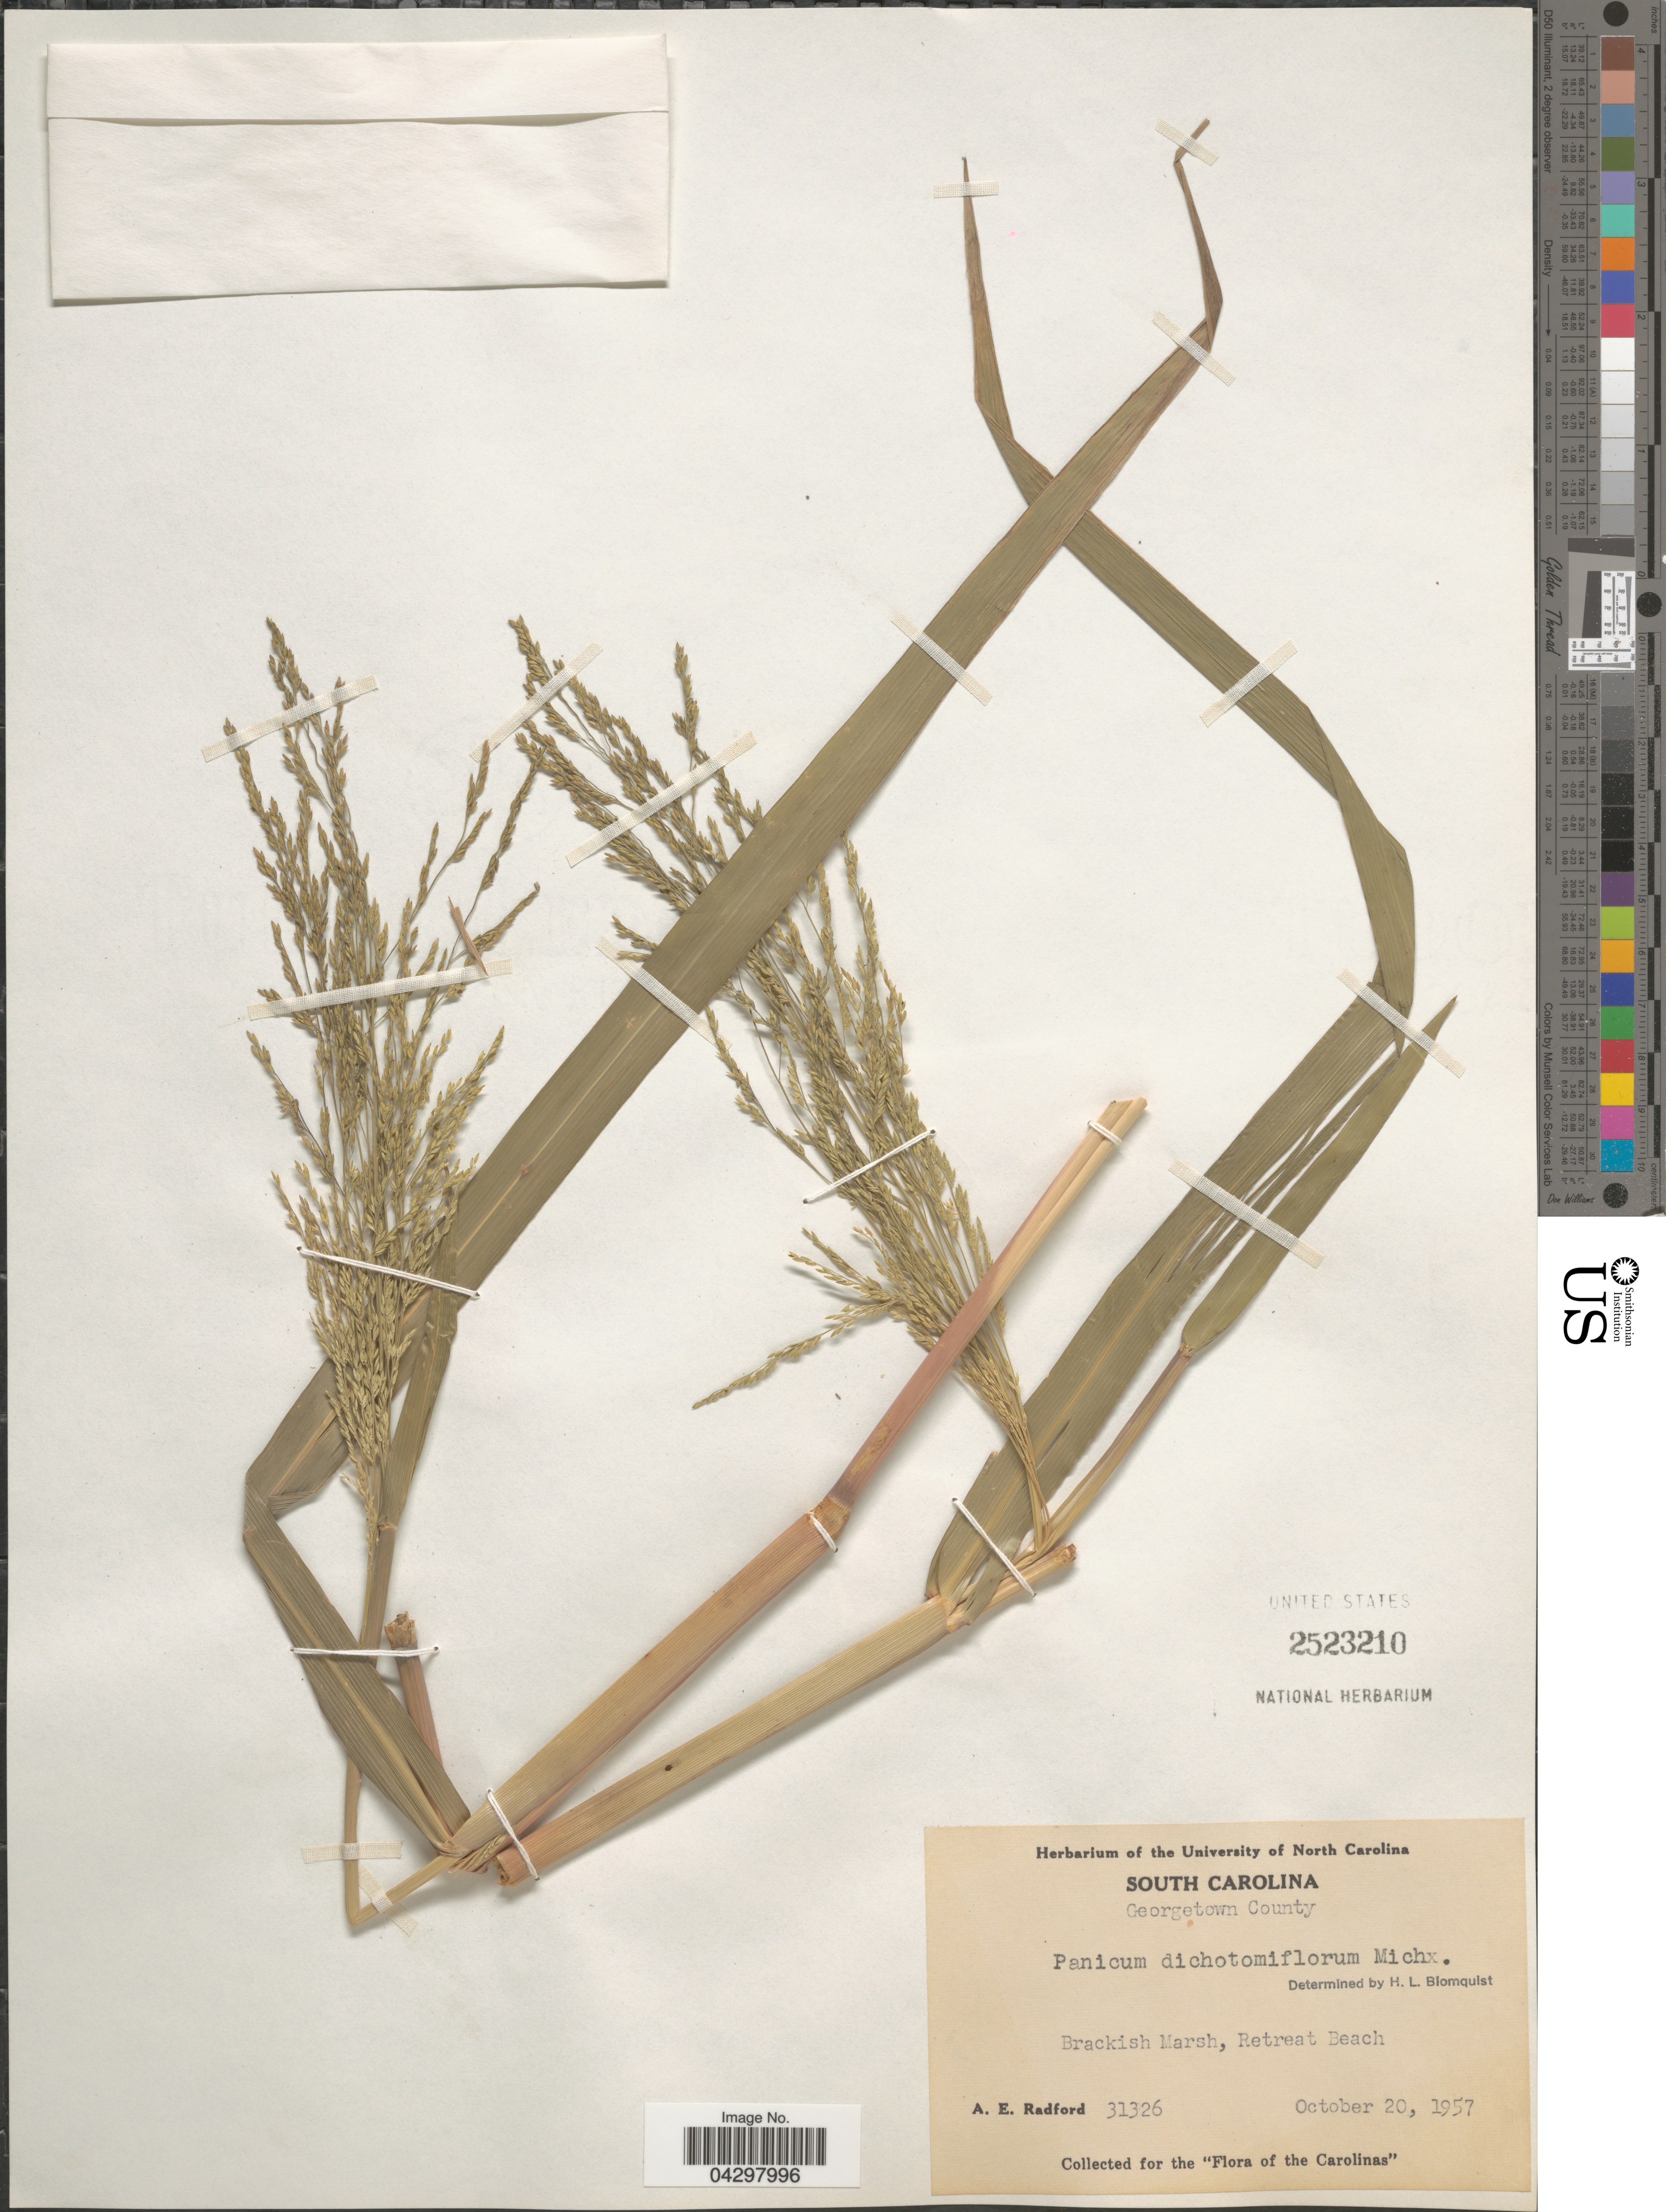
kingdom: Plantae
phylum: Tracheophyta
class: Liliopsida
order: Poales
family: Poaceae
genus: Panicum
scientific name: Panicum dichotomiflorum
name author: Michx.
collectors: A. E. Radford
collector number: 31326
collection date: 1957-10-20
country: United States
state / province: South Carolina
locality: Georgetown County. Brackish Marsh, Retreat Beach. 'the Carolina'.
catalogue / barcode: US 2523210